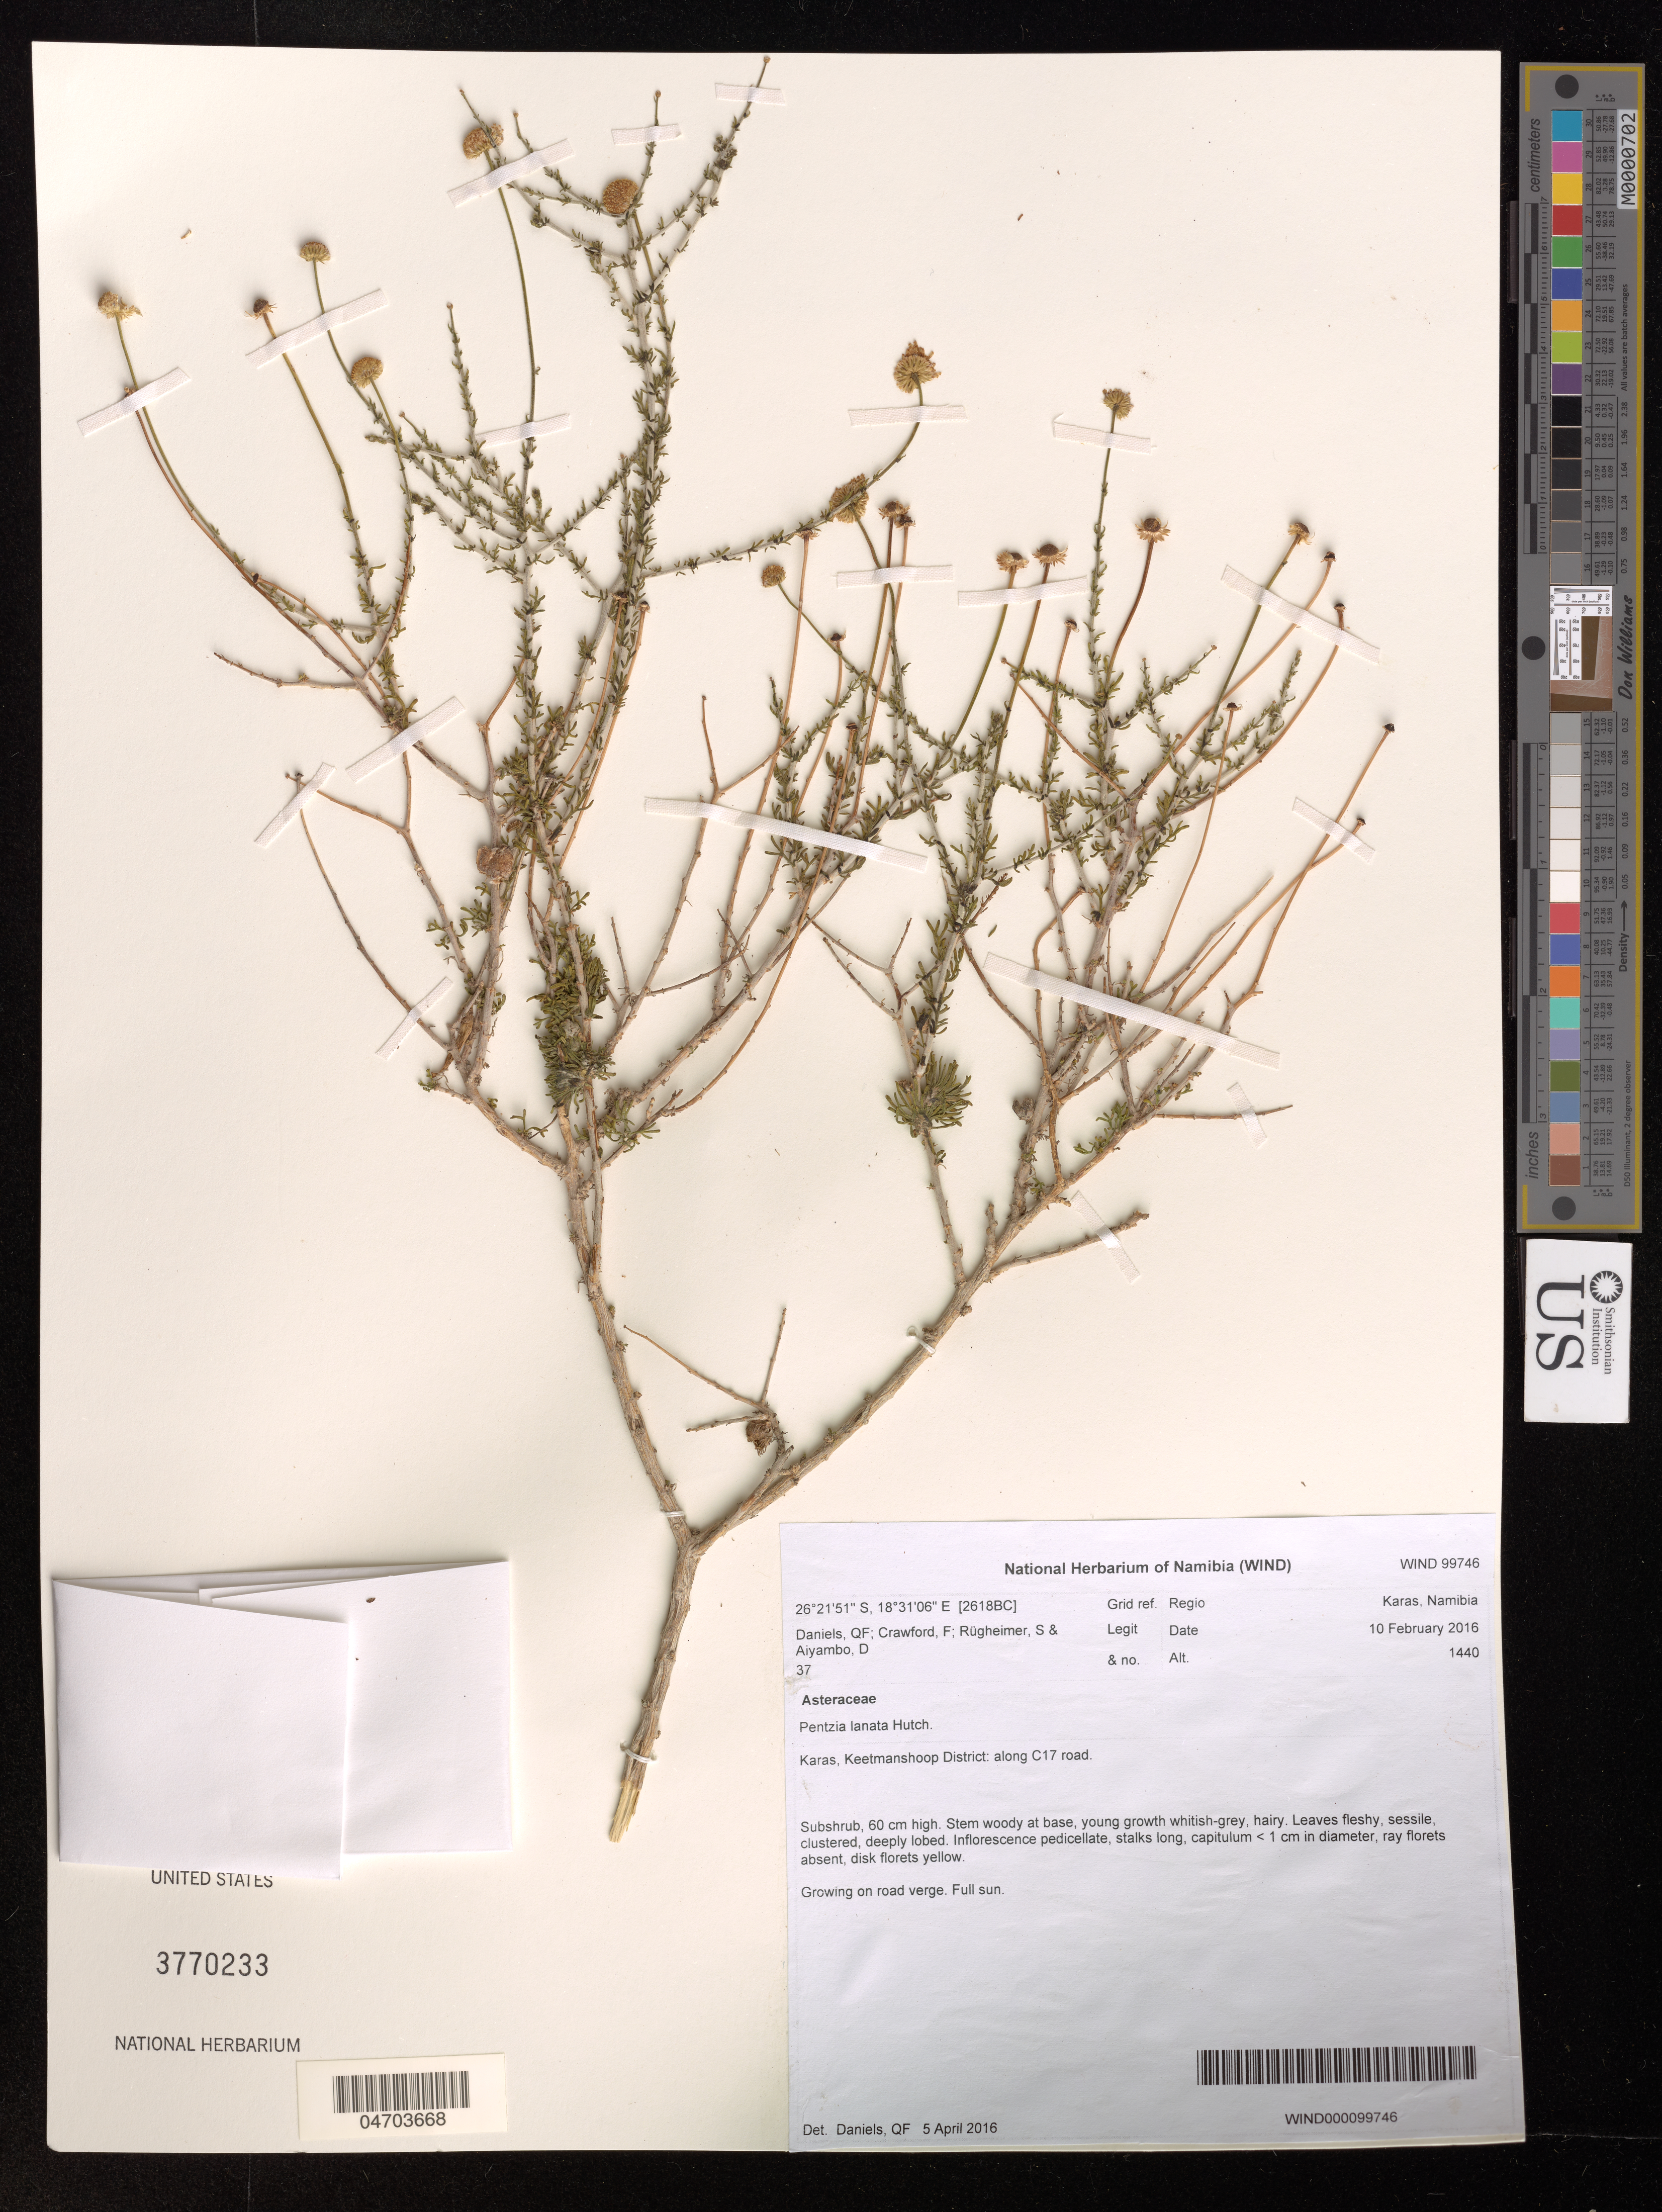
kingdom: Plantae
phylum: Tracheophyta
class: Magnoliopsida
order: Asterales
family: Asteraceae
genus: Pentzia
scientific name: Pentzia lanata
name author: Hutch.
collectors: Q. Daniels, F. Crawford, S. Rugheimer & D. Aiyambo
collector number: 37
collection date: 2016-02-10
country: Namibia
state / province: Karas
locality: [2618BC]. Keetmanshoop District: along C17 road.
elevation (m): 1440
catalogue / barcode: US 3770233